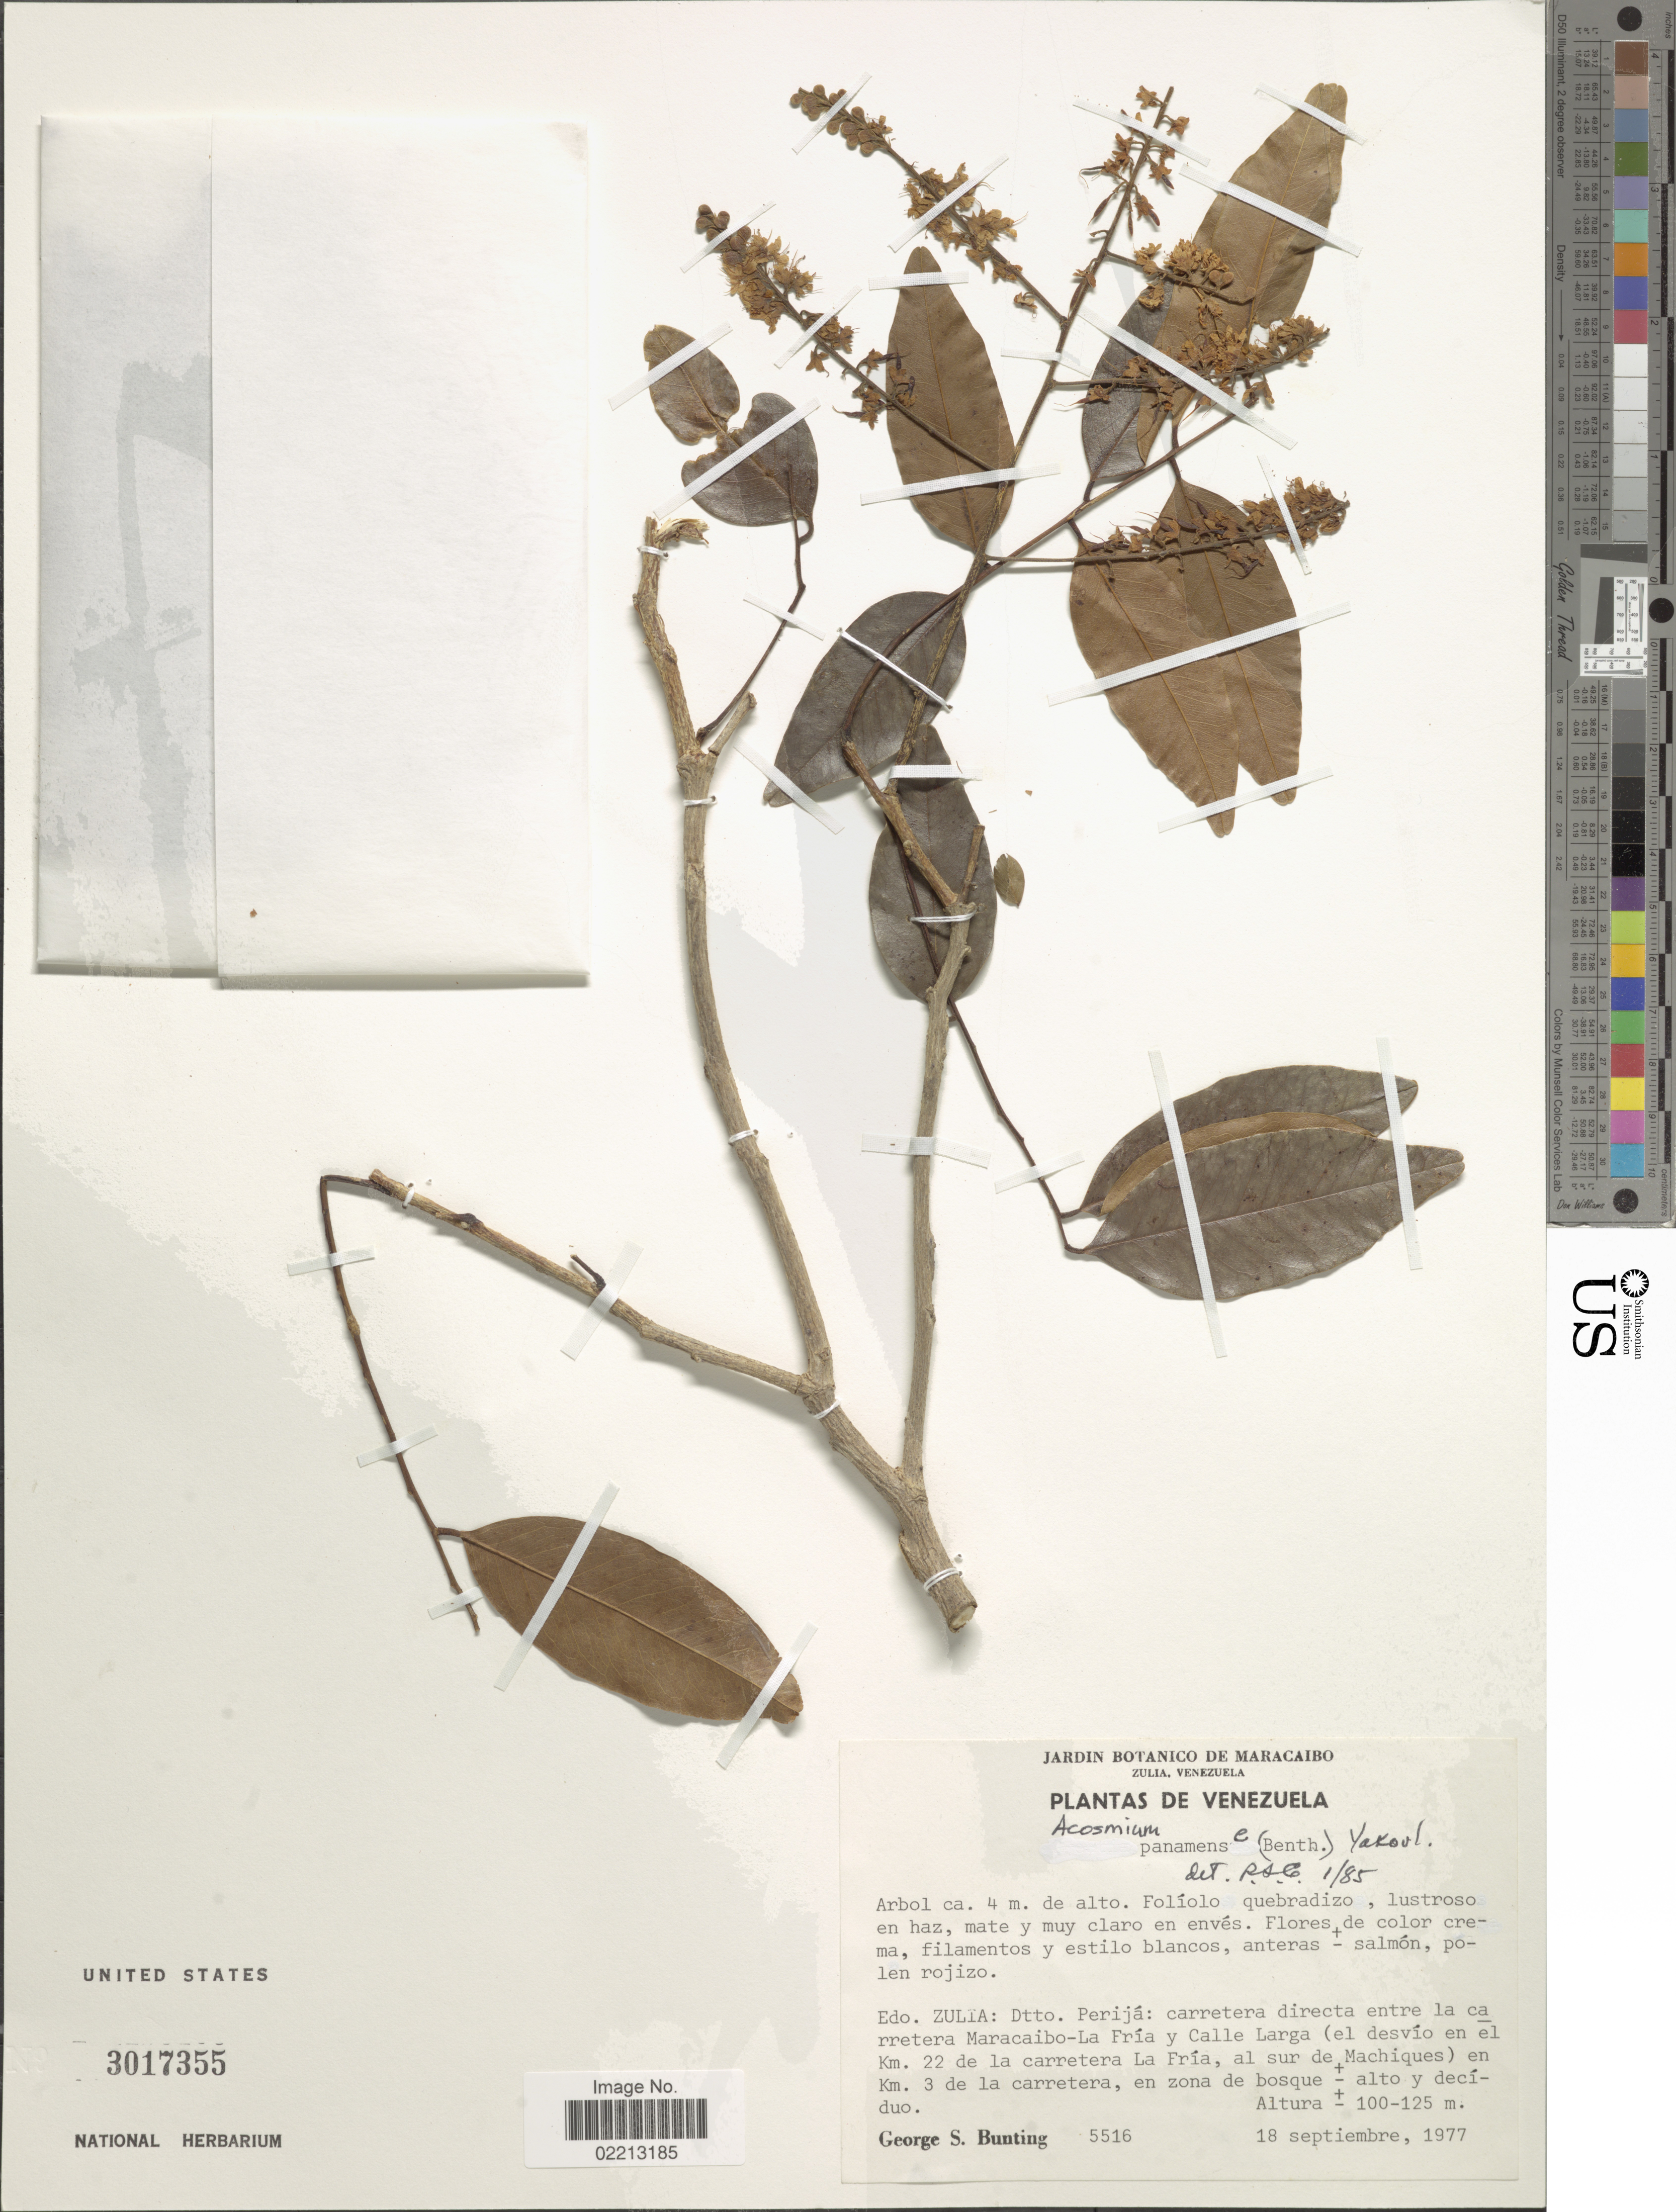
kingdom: Plantae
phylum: Tracheophyta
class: Magnoliopsida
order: Fabales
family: Fabaceae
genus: Acosmium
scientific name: Acosmium panamense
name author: (Benth.) Yakovlev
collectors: G. S. Bunting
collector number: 5516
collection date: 1977-09-18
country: Venezuela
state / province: Zulia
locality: Dtto. Perija: carretera directa entre la carrterea Maracaibo-La Fria y Calle Larga (el desvio en el km. 22 de la carretera La Fria, al sur de Machiques) en km 3 de la carretera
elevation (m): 100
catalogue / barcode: US 3017355